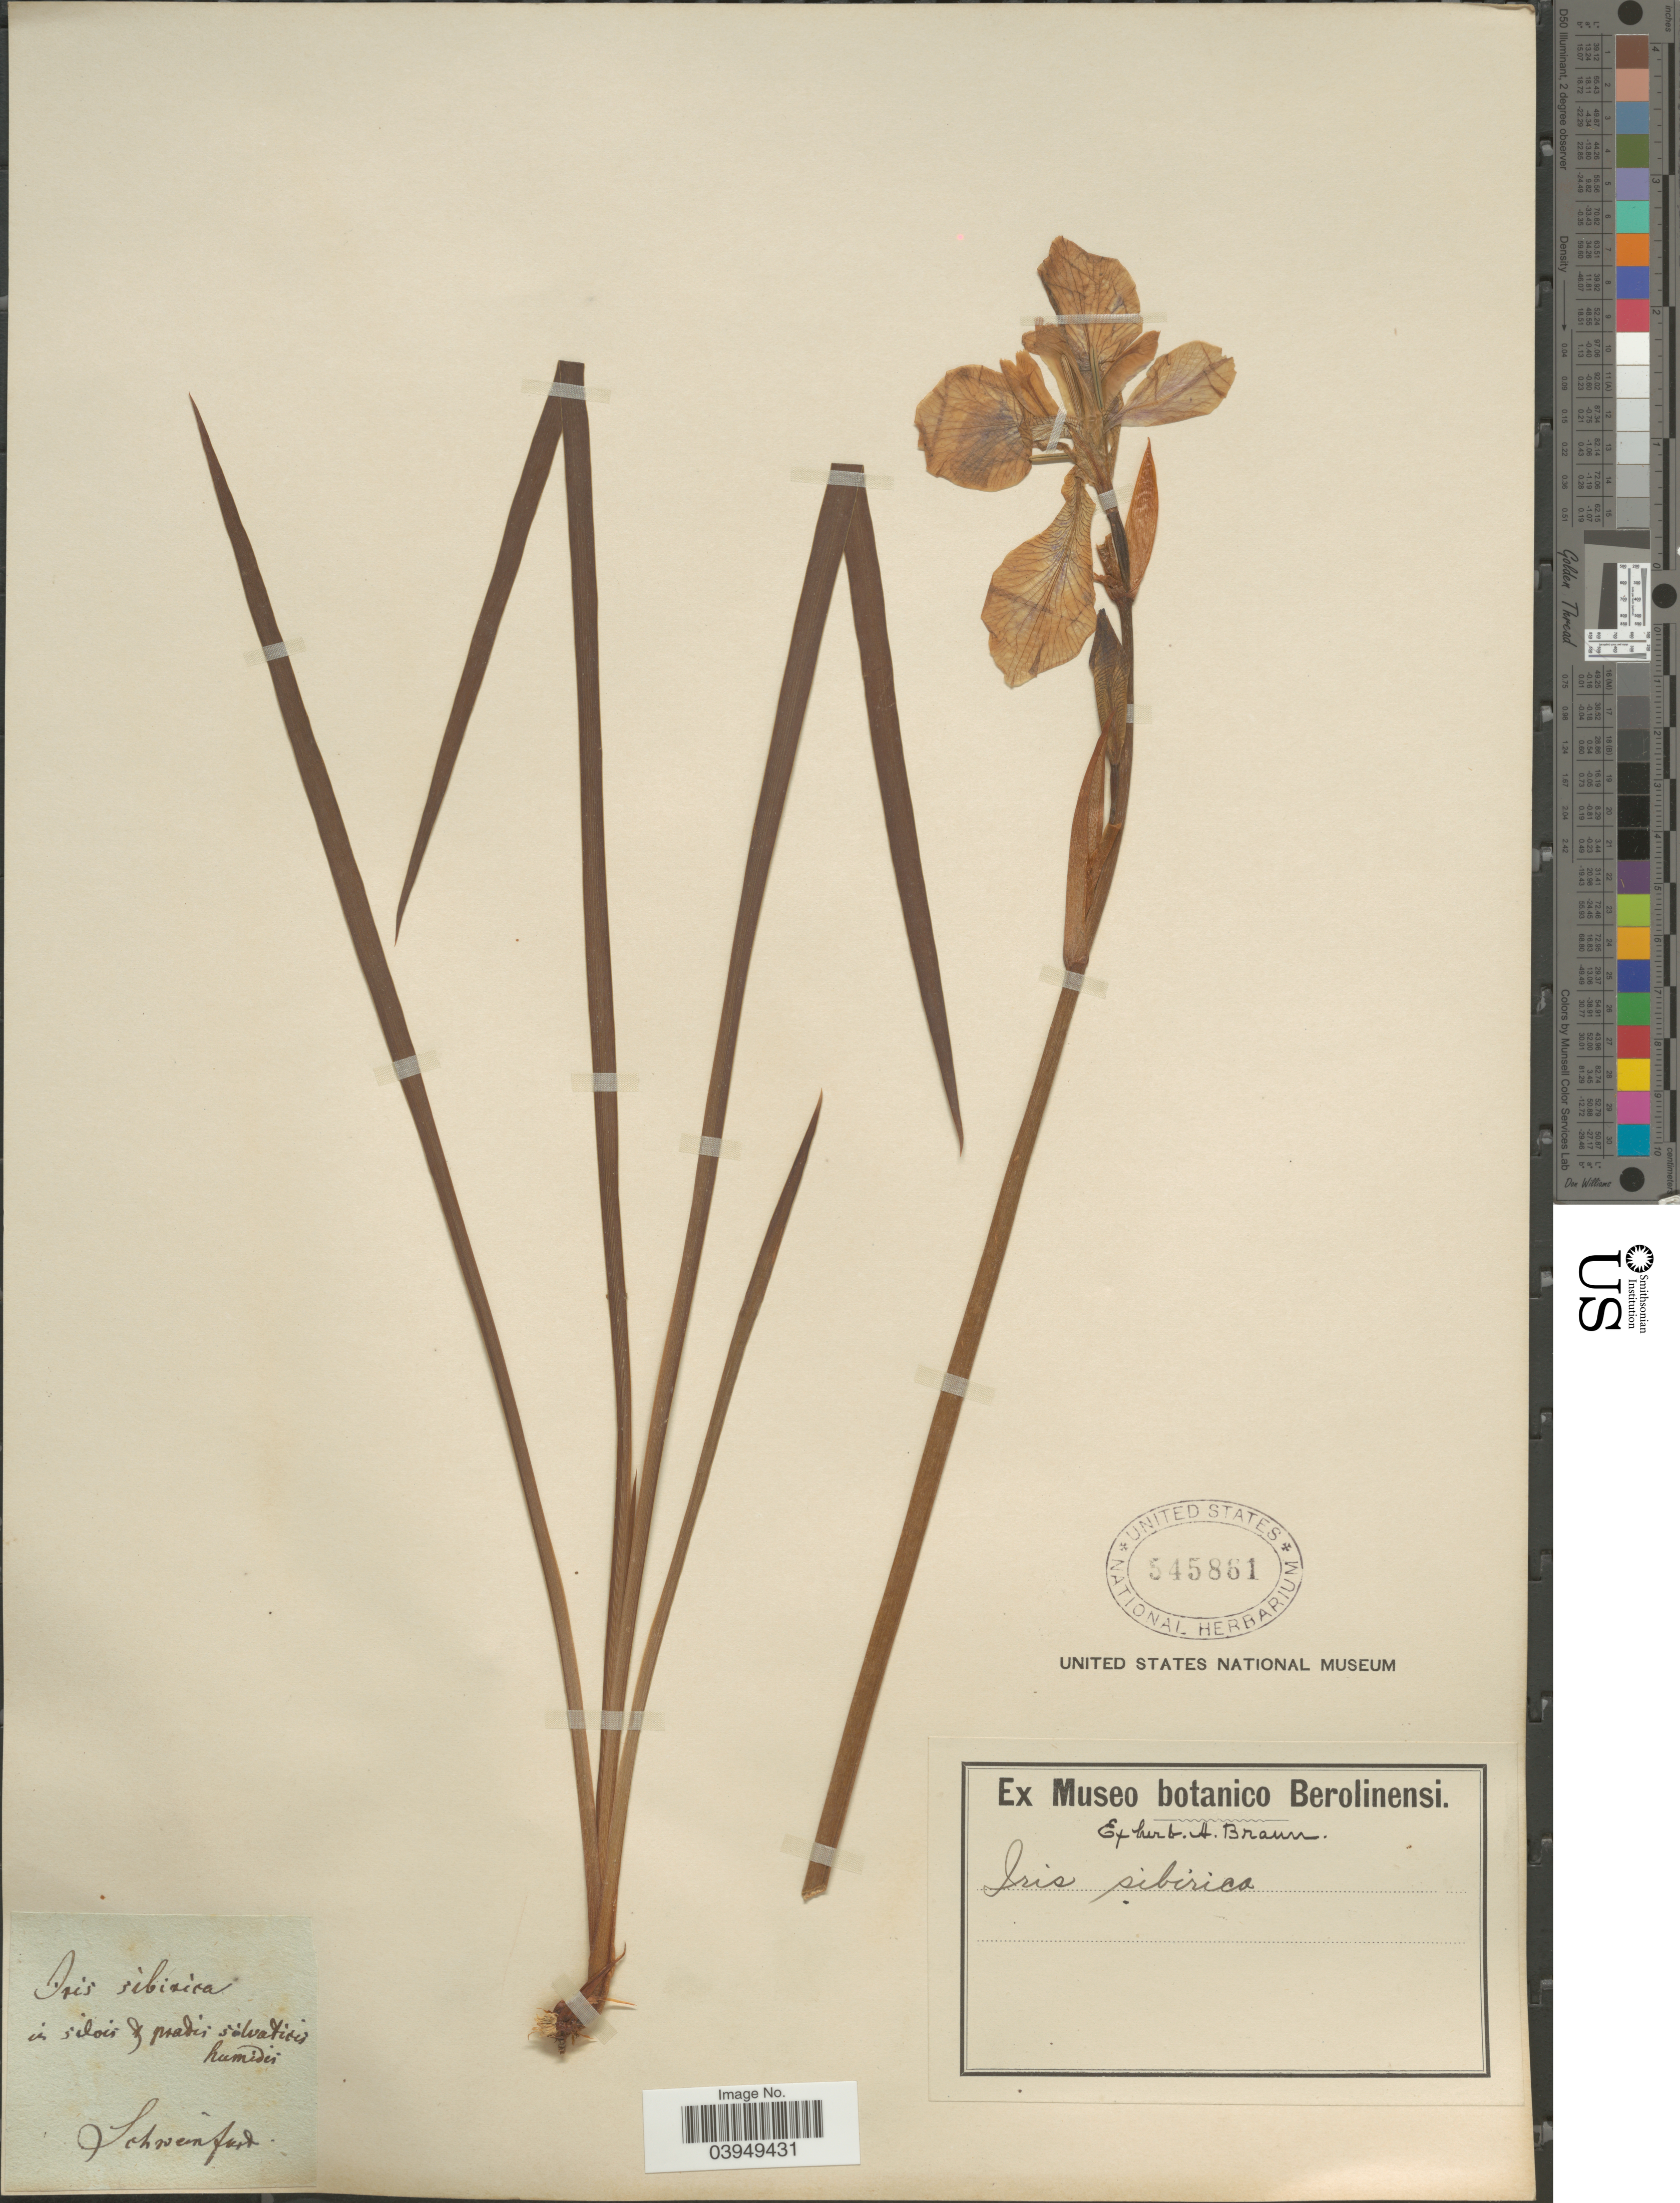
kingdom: Plantae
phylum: Tracheophyta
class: Liliopsida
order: Asparagales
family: Iridaceae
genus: Iris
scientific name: Iris sibirica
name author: L.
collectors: Schweinfurth, --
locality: In silvis et pratis silvaticis humidis.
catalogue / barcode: US 545861